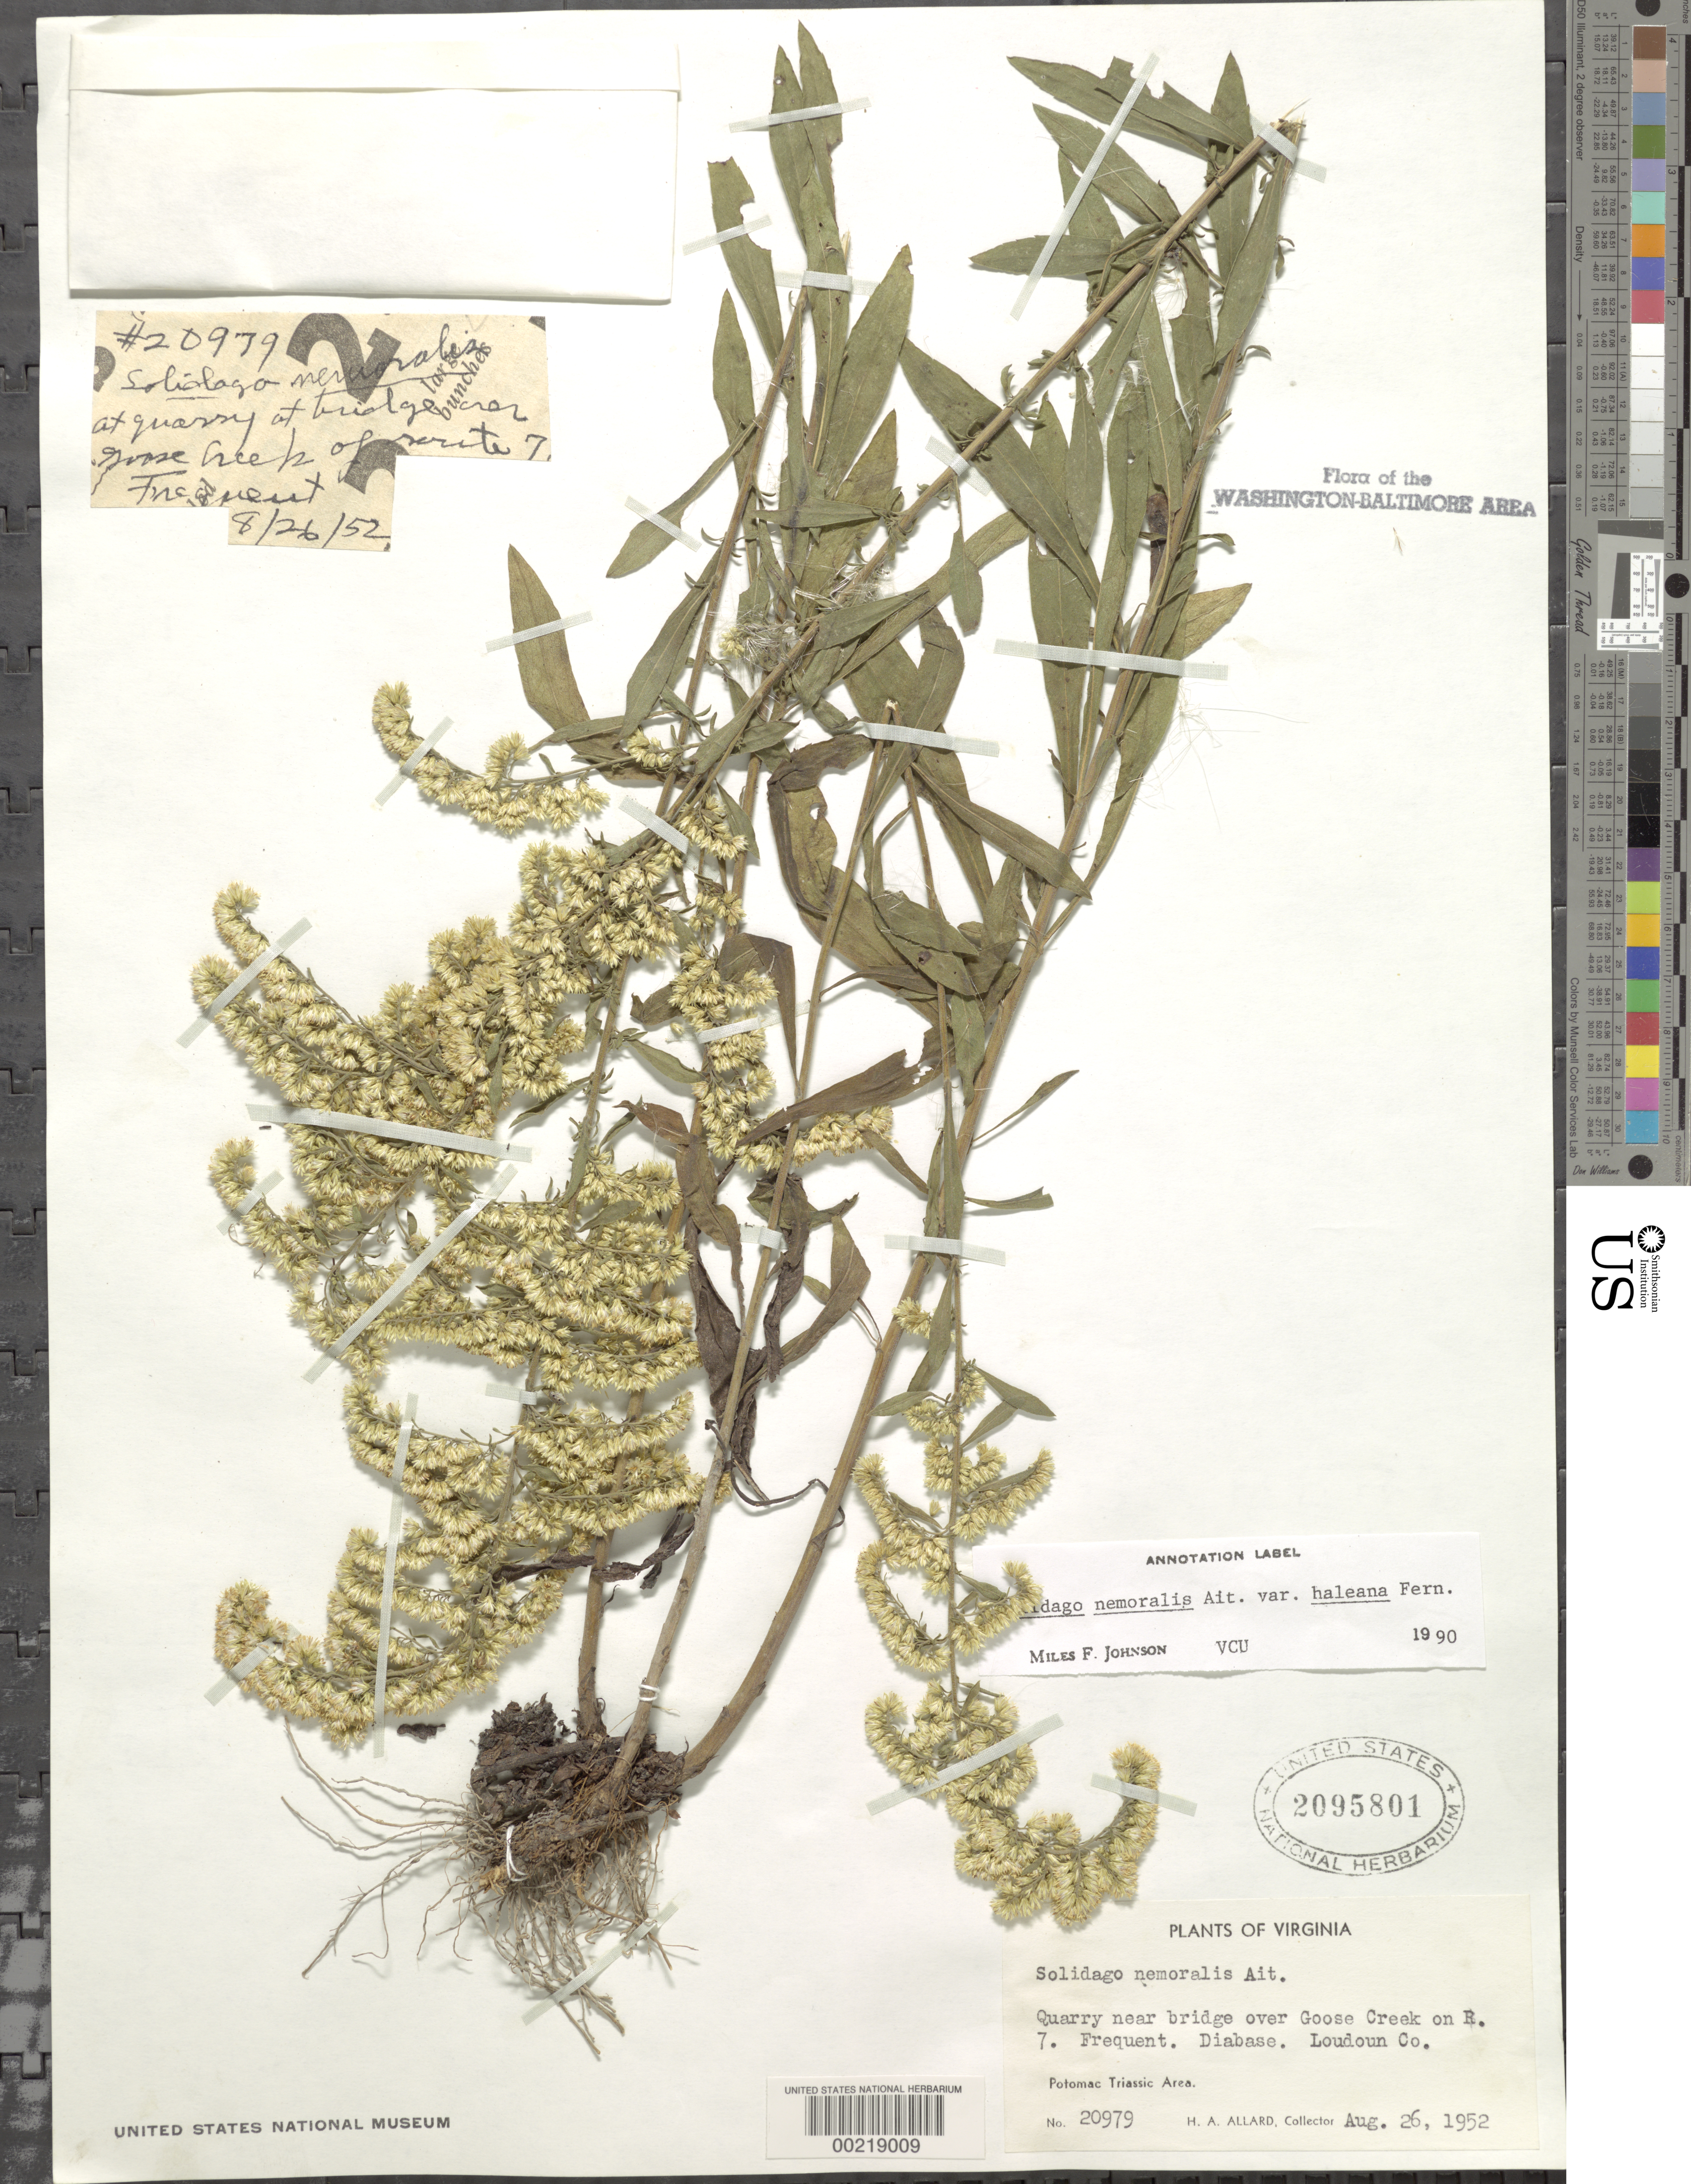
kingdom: Plantae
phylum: Tracheophyta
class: Magnoliopsida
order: Asterales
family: Asteraceae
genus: Solidago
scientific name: Solidago nemoralis var. haleana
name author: Aiton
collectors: H. A. Allard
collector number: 20979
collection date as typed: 26 Aug 1952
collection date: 1952-08-26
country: United States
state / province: Virginia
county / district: Loudoun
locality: Quarry near Rt. 7 Bridge over Goose Creek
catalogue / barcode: US 2095801